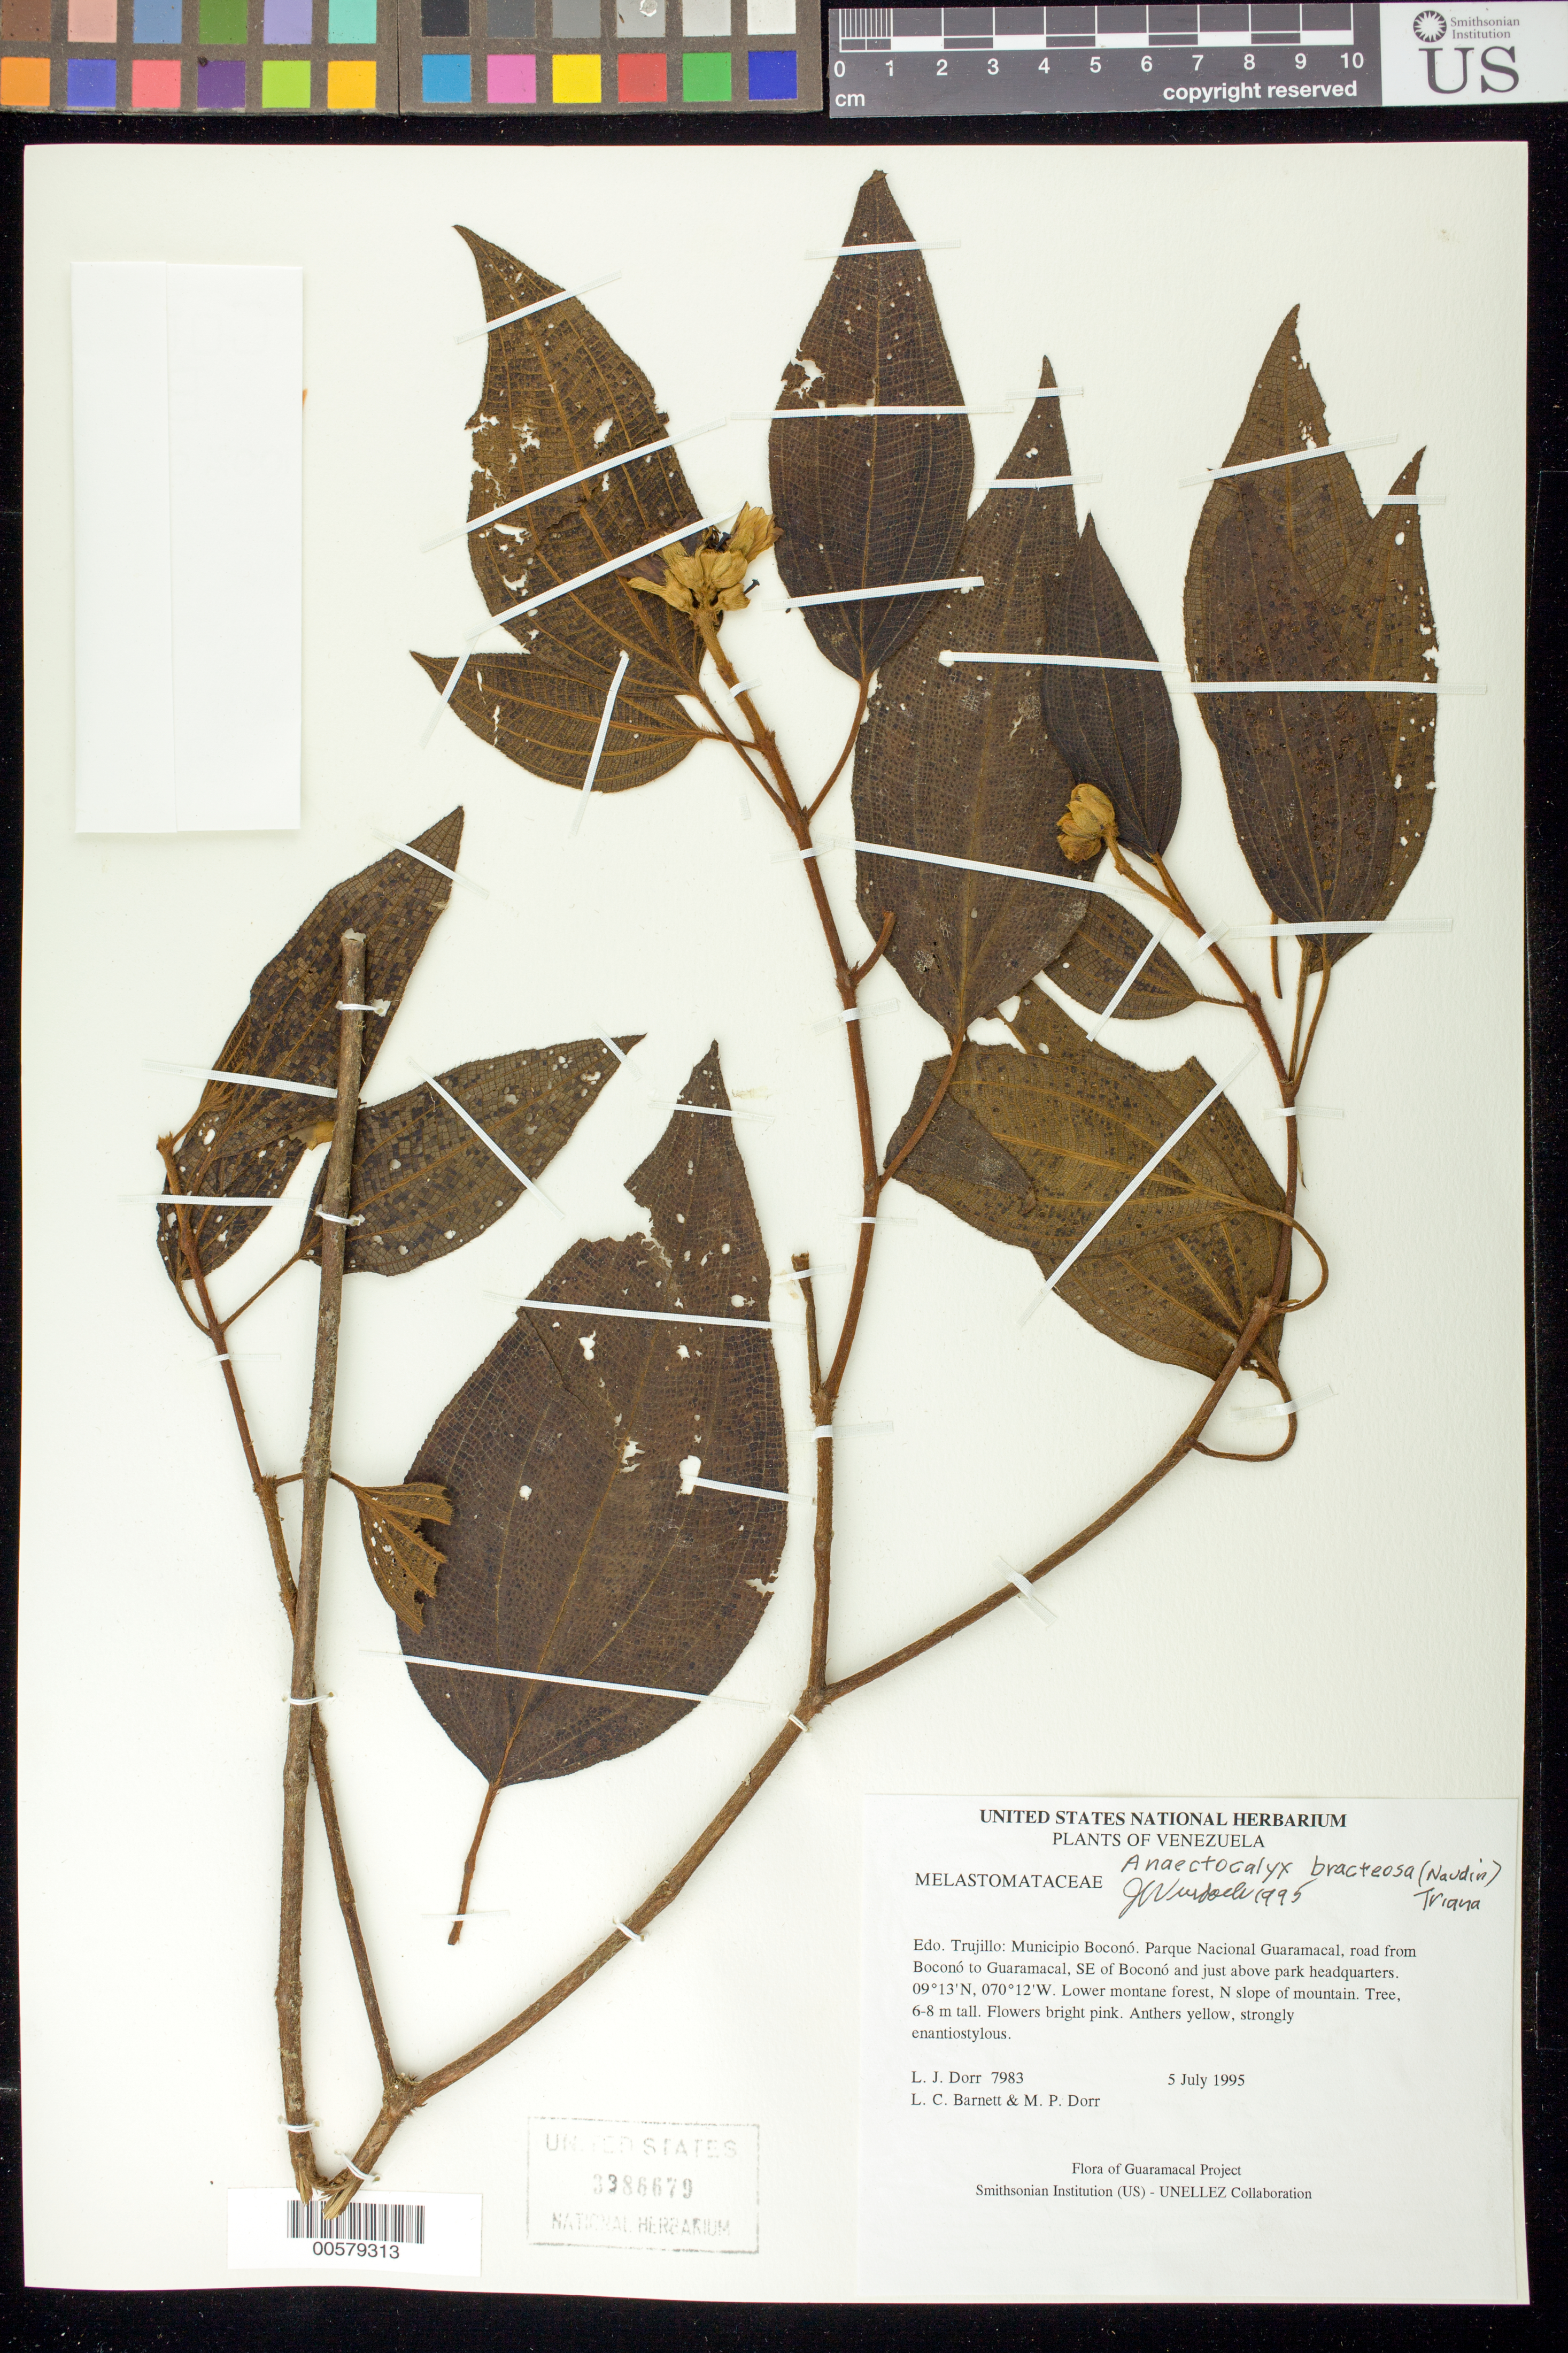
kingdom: Plantae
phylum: Tracheophyta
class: Magnoliopsida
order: Myrtales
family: Melastomataceae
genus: Anaectocalyx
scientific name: Anaectocalyx bracteosa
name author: (Naudin) Triana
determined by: Wurdack, John J., (US), US (UNITED STATES)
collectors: L. J. Dorr, L. C. Barnett & M. P. Dorr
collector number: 7983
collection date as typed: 05 Jul 1995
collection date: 1995-07-05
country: Venezuela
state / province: Trujillo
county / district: Boconó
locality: Parque Nacional Guaramacal, road from Boconó to Guaramacal, SE of Boconó, just above park headquarters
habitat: Lower montane forest, N slope of mountain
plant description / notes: PORT, US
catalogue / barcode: US 3386679